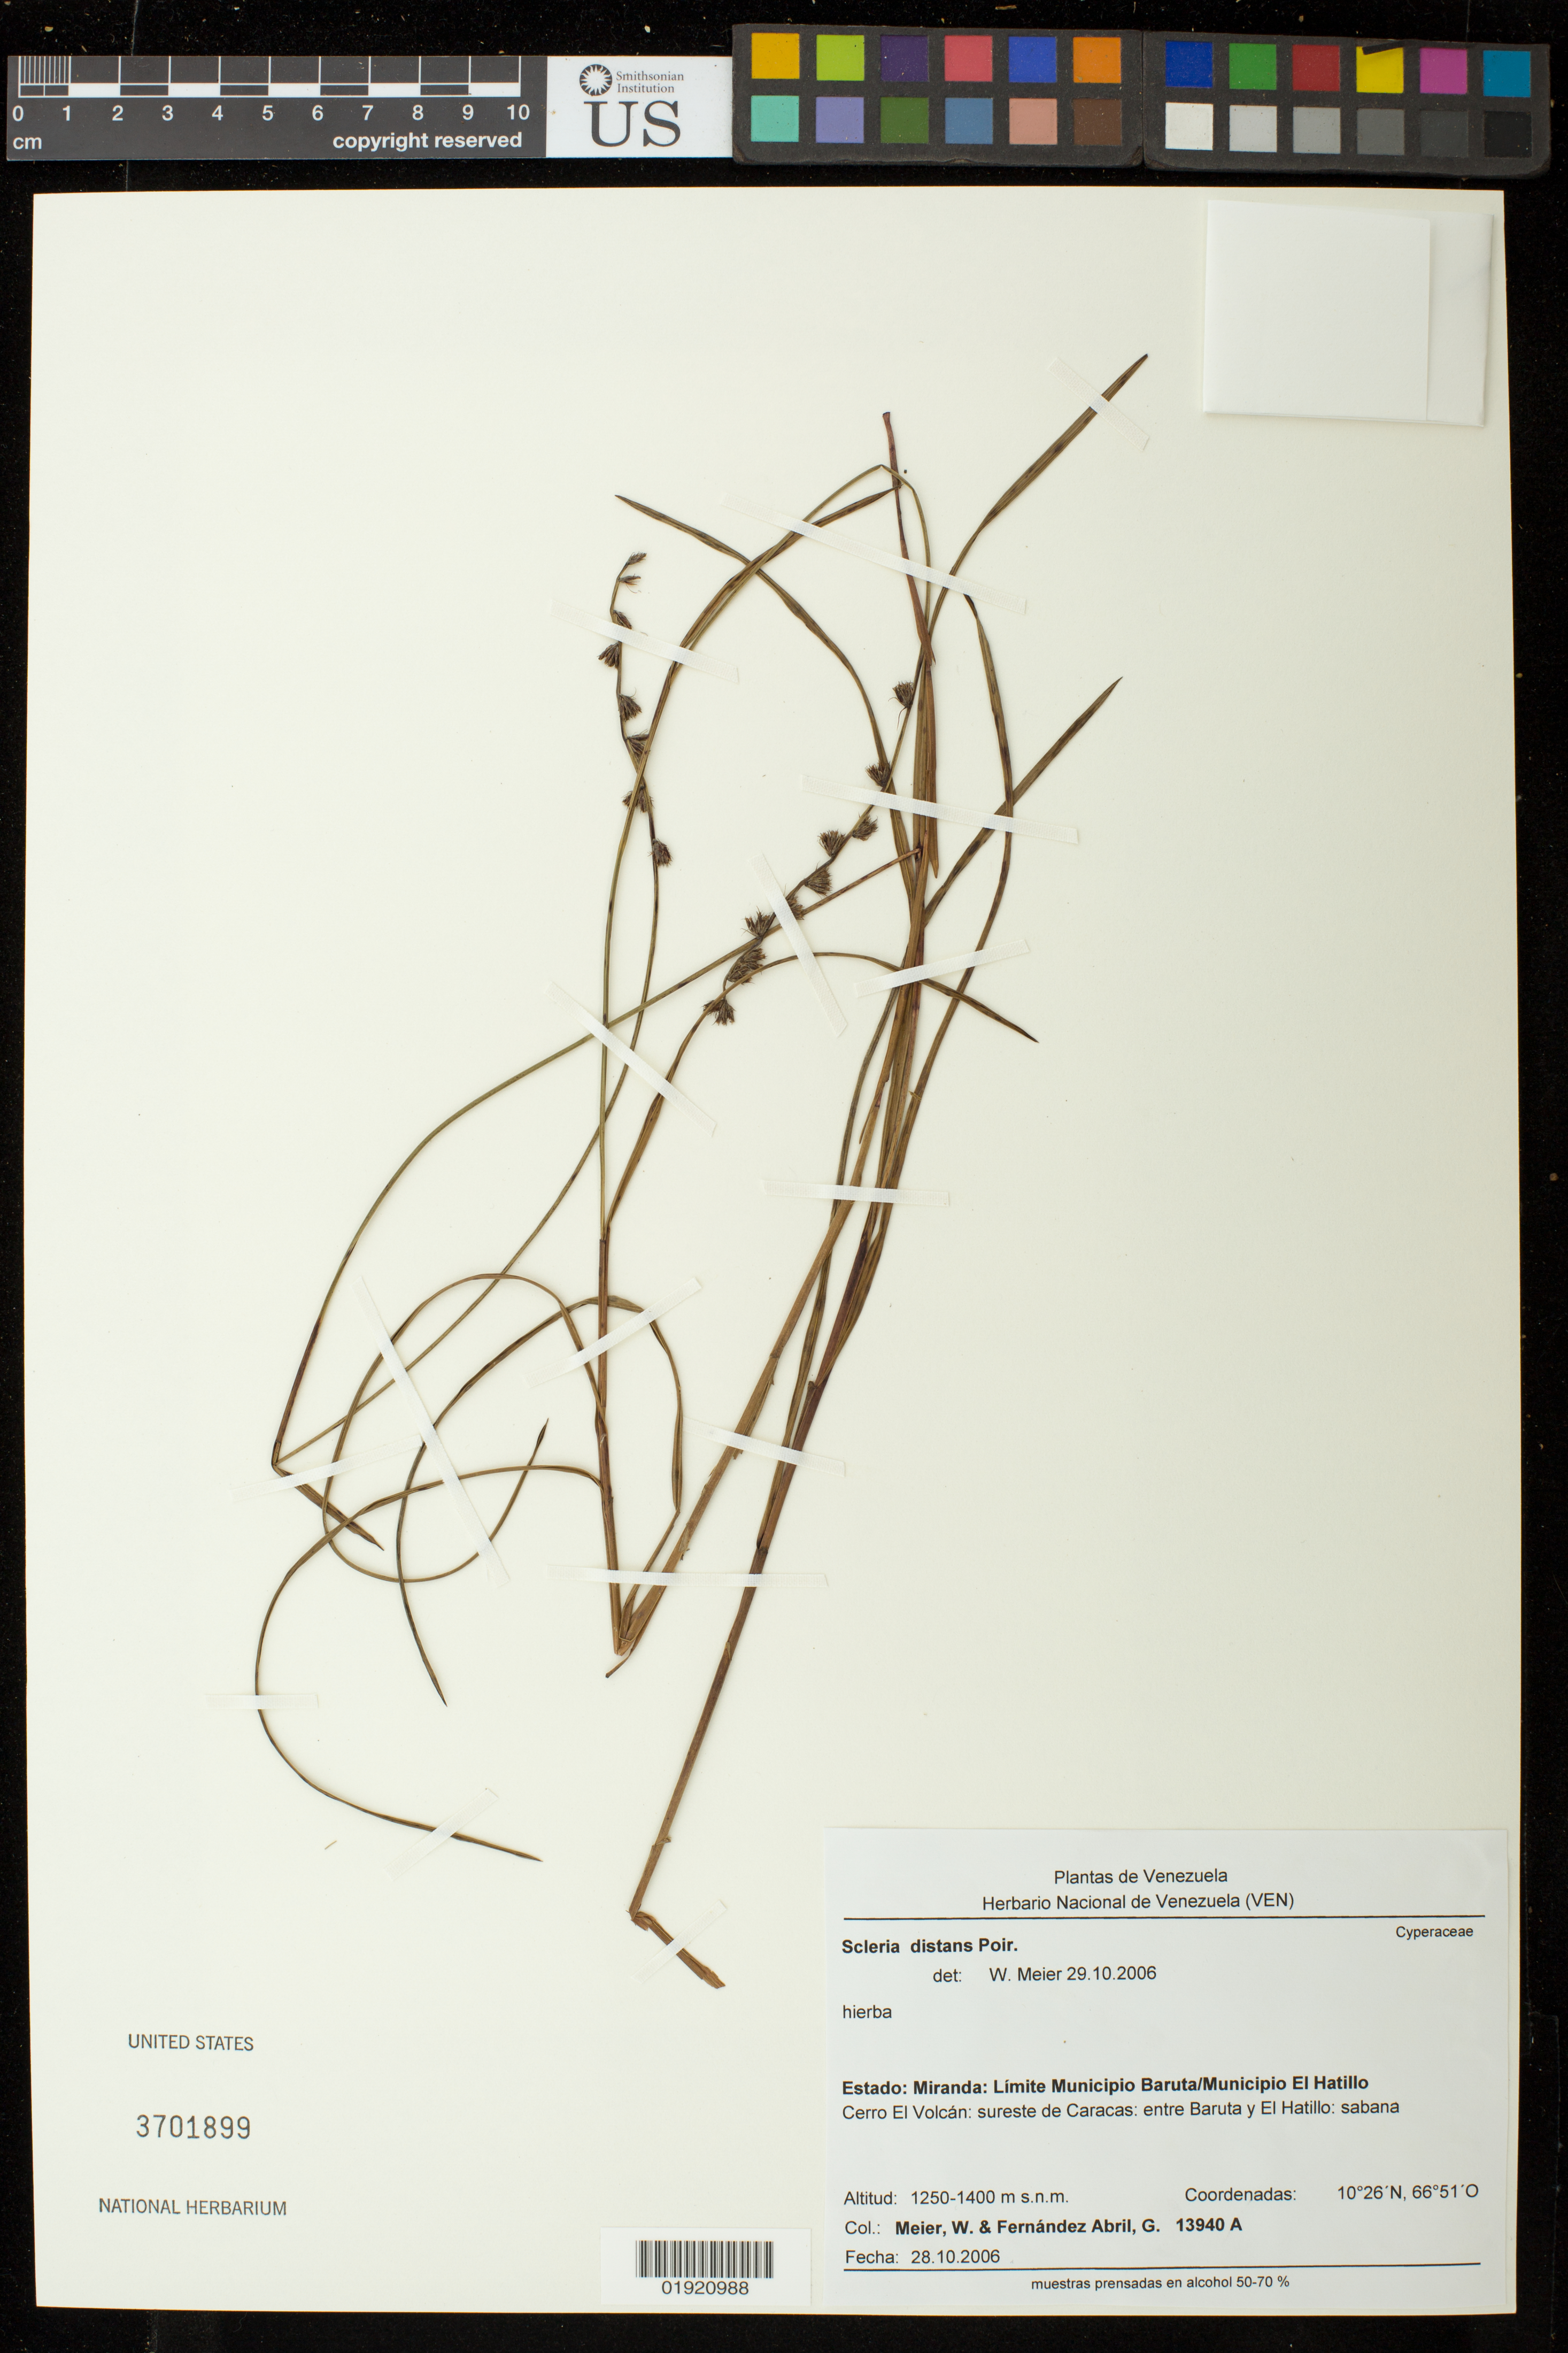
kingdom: Plantae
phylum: Tracheophyta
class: Liliopsida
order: Poales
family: Cyperaceae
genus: Scleria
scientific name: Scleria distans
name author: Poir.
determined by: Meier, Winfried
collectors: W. Meier & G. Fernández Abril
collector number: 13940 A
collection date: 2006-10-28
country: Venezuela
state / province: Miranda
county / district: Baruta / El Hatillo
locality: Cerro El Volcan: sureste de Caracas: entre Baruta y El Hatillo: sabana.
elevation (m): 1250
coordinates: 10 26 N, 66 51 O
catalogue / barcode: US 3701899